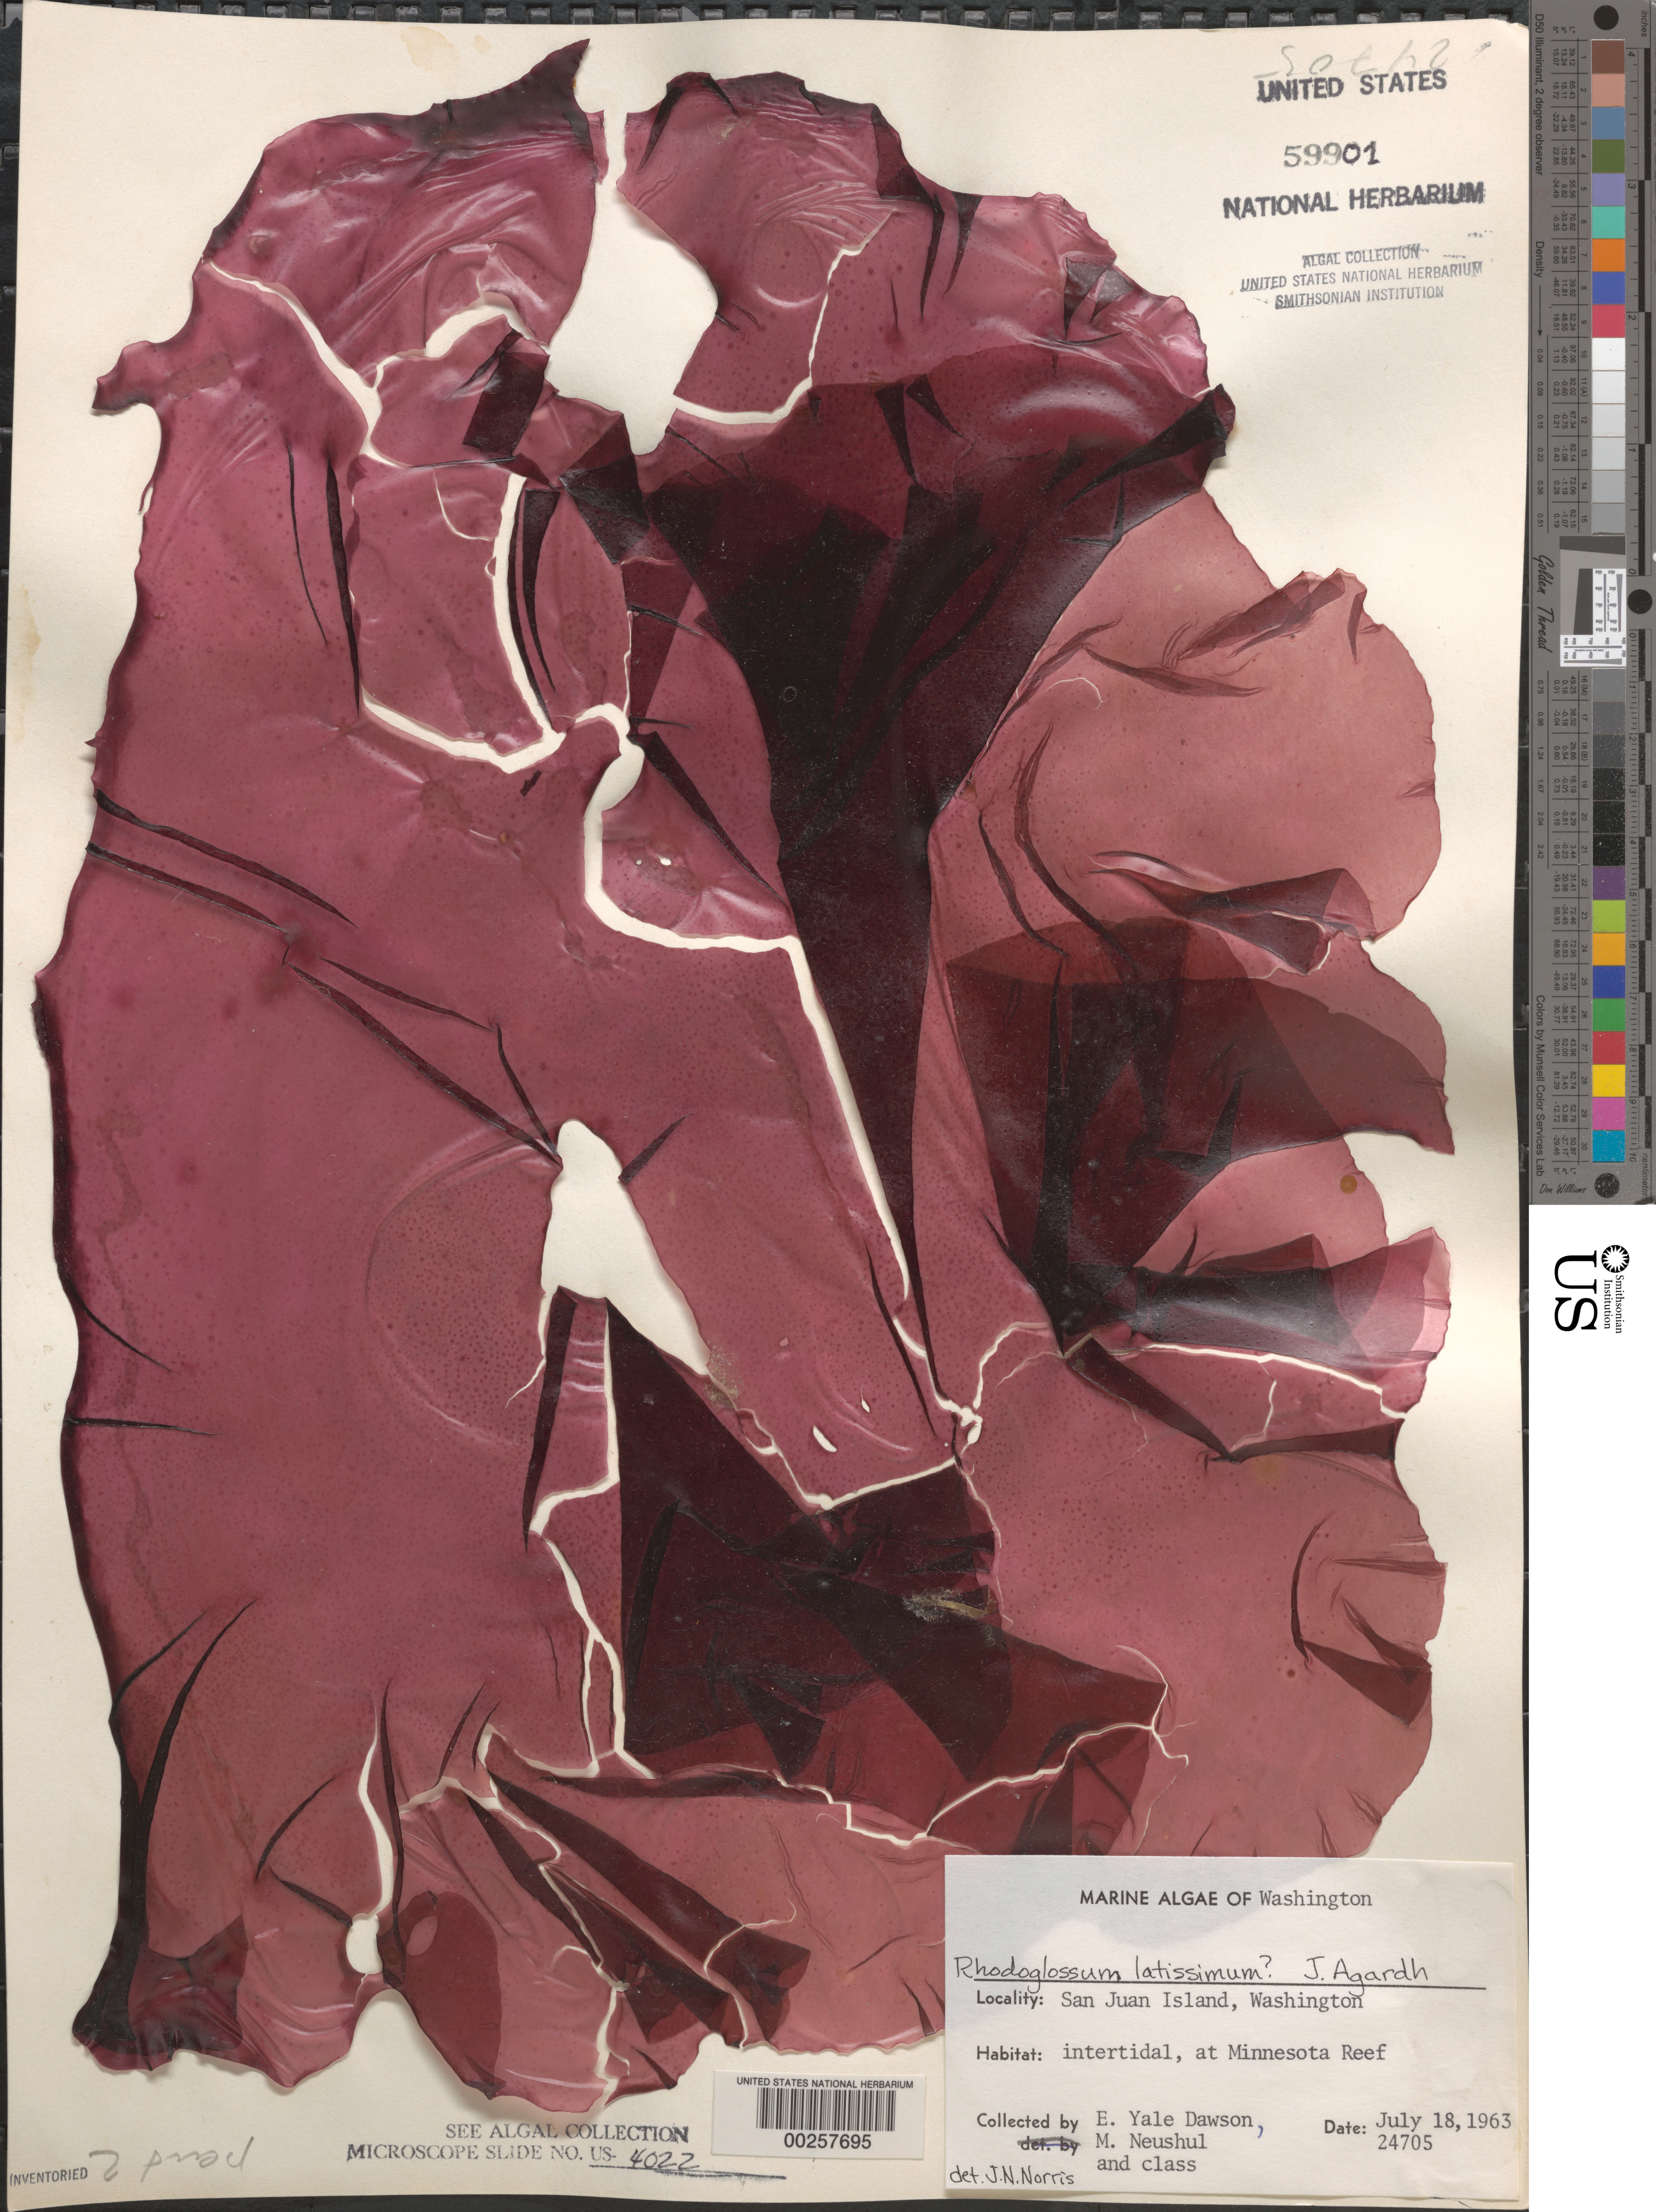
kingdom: Plantae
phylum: Rhodophyta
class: Florideophyceae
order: Gigartinales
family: Gigartinaceae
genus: Iridaea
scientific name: Iridaea latissima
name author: (Hooker f. & Harv.) Grunow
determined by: Algae name updating Project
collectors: E. Y. Dawson, M. Neushul & Algae Class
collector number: EYD 24705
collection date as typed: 18 Jul 1963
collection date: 1963-07-18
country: United States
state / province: Washington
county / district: San Juan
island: San Juan Island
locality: Minnesota Reef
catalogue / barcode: US 59901